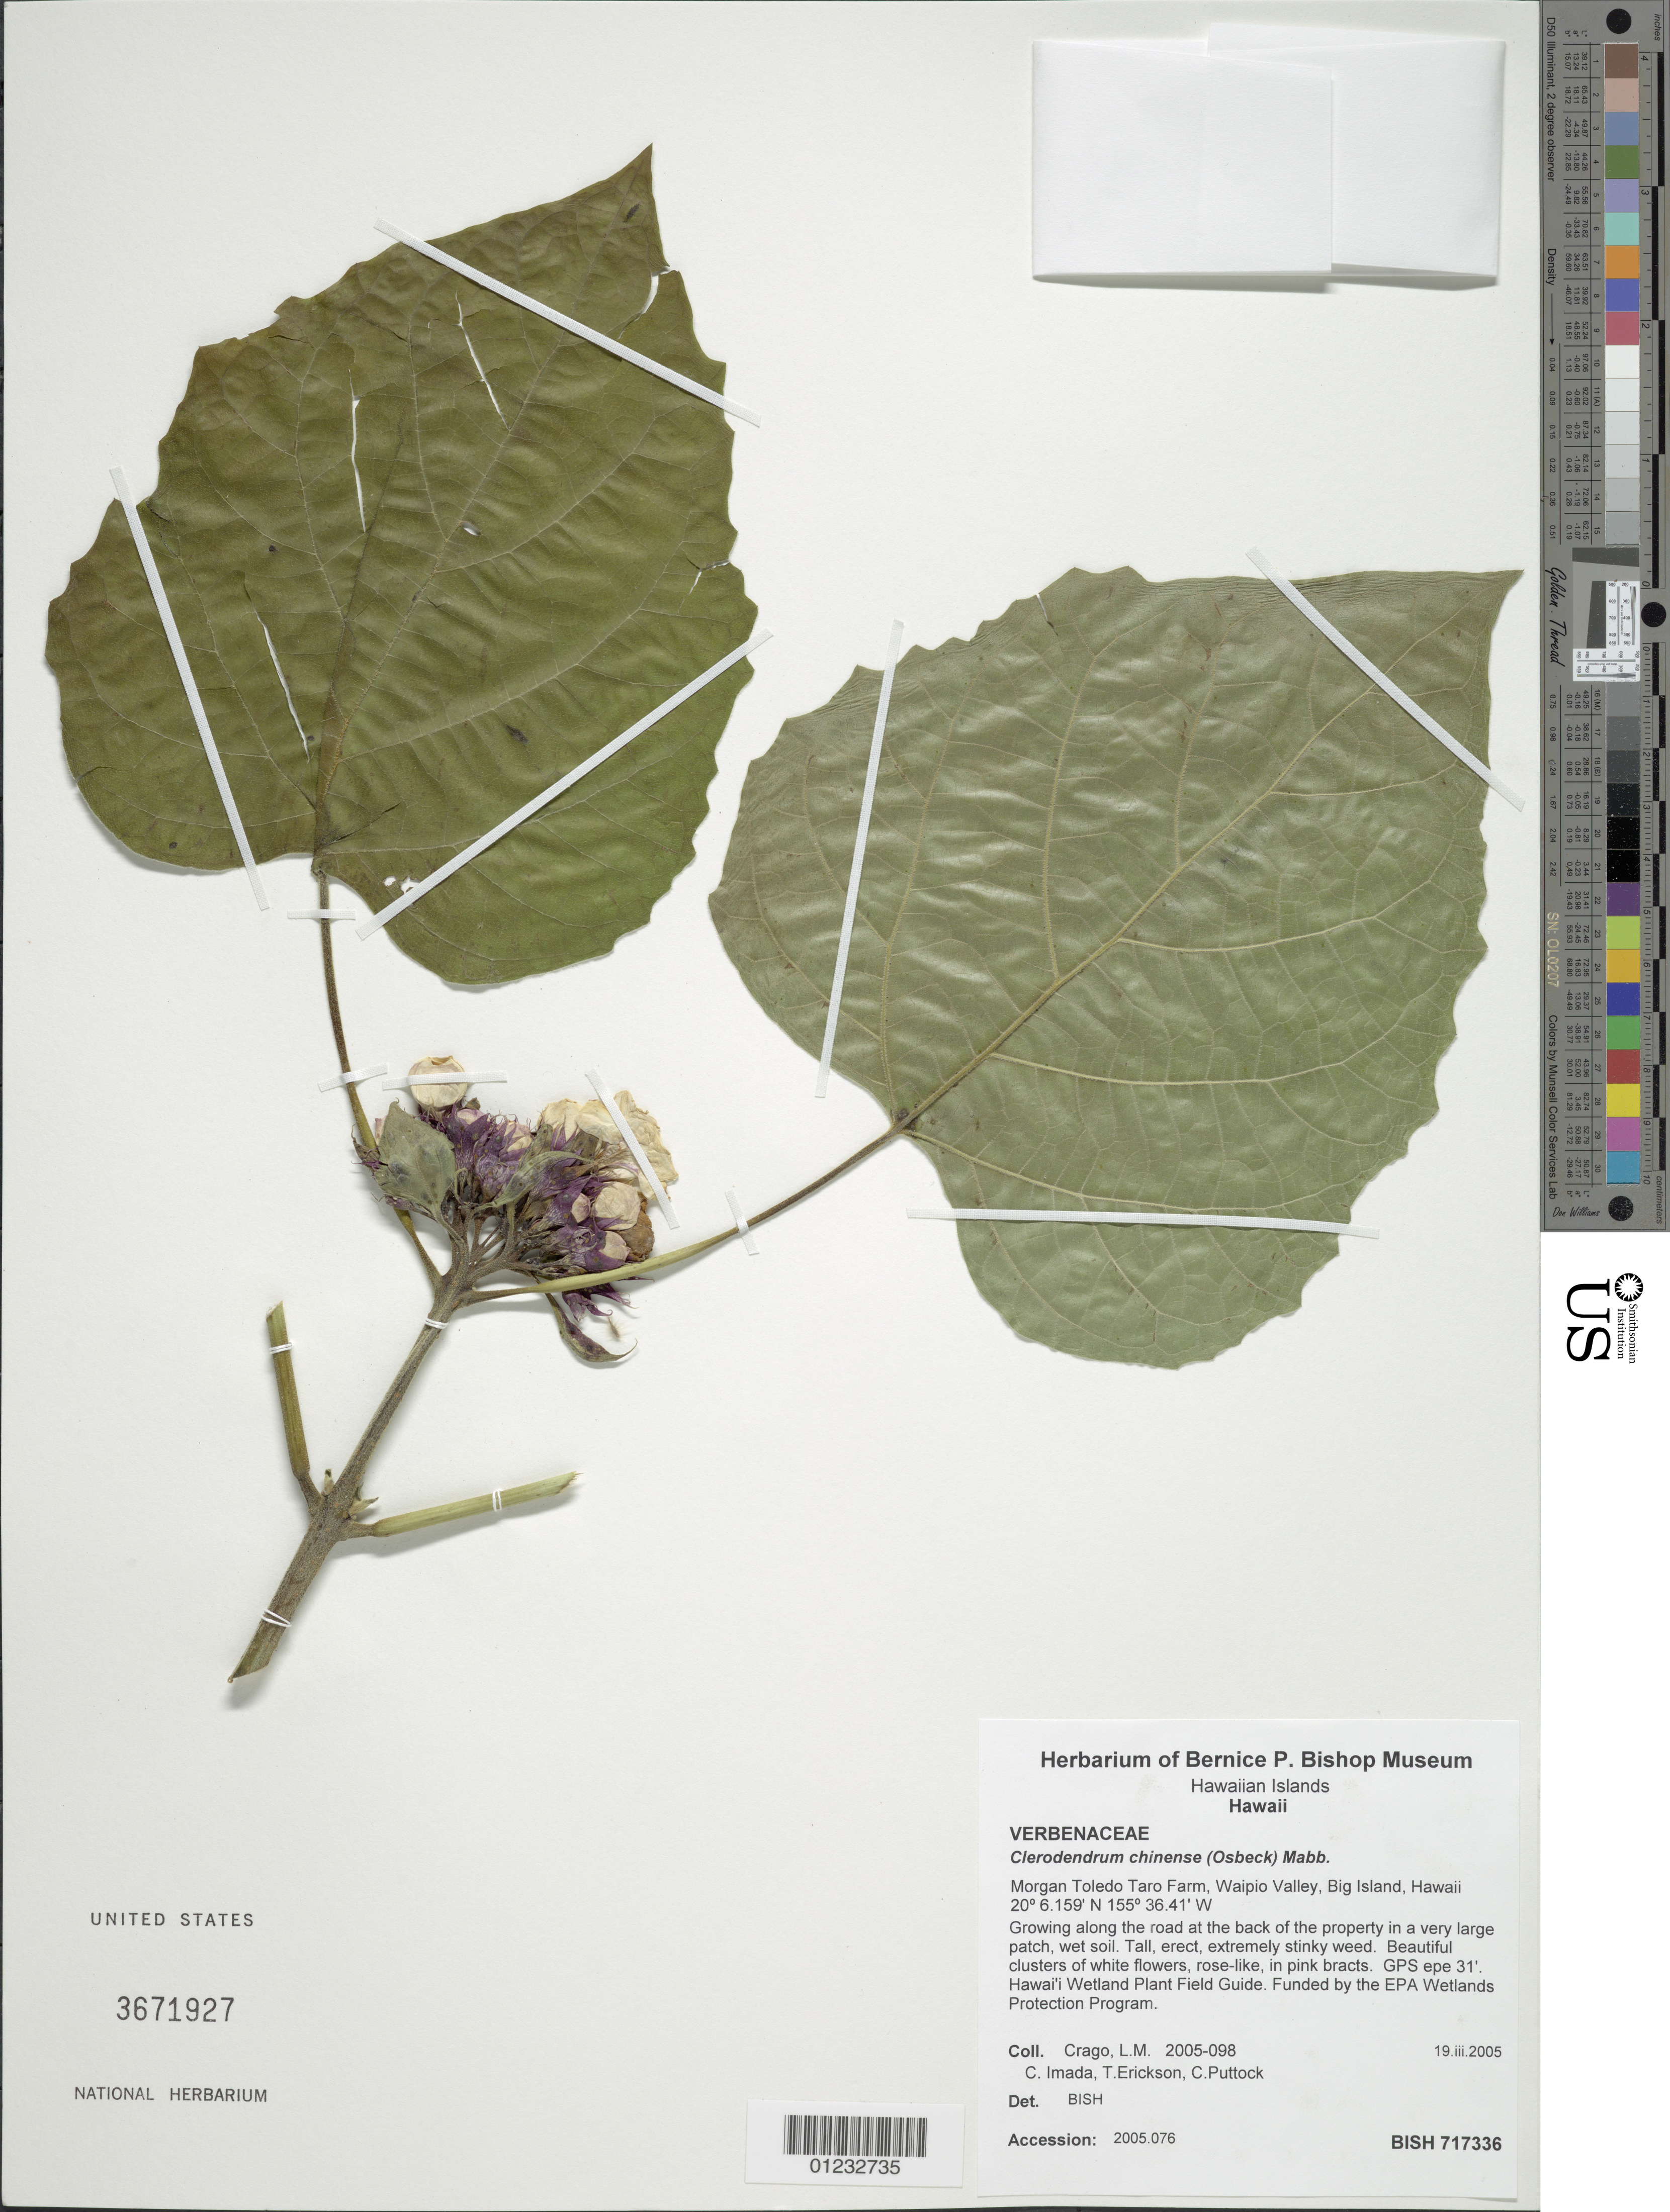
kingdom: Plantae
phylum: Tracheophyta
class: Magnoliopsida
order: Lamiales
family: Lamiaceae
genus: Clerodendrum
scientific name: Clerodendrum chinense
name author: (Osbeck) Mabb.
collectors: L. Crago, C. Imada, T. Erickson & C. Puttock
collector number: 2005-098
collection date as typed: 19.iii.2005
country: United States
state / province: Hawaii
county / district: Hawaii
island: Hawaii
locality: Waipio Valley, Morgan Toledo Taro Farm, along the road at the back of the property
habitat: Wet soil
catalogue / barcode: US 3671927